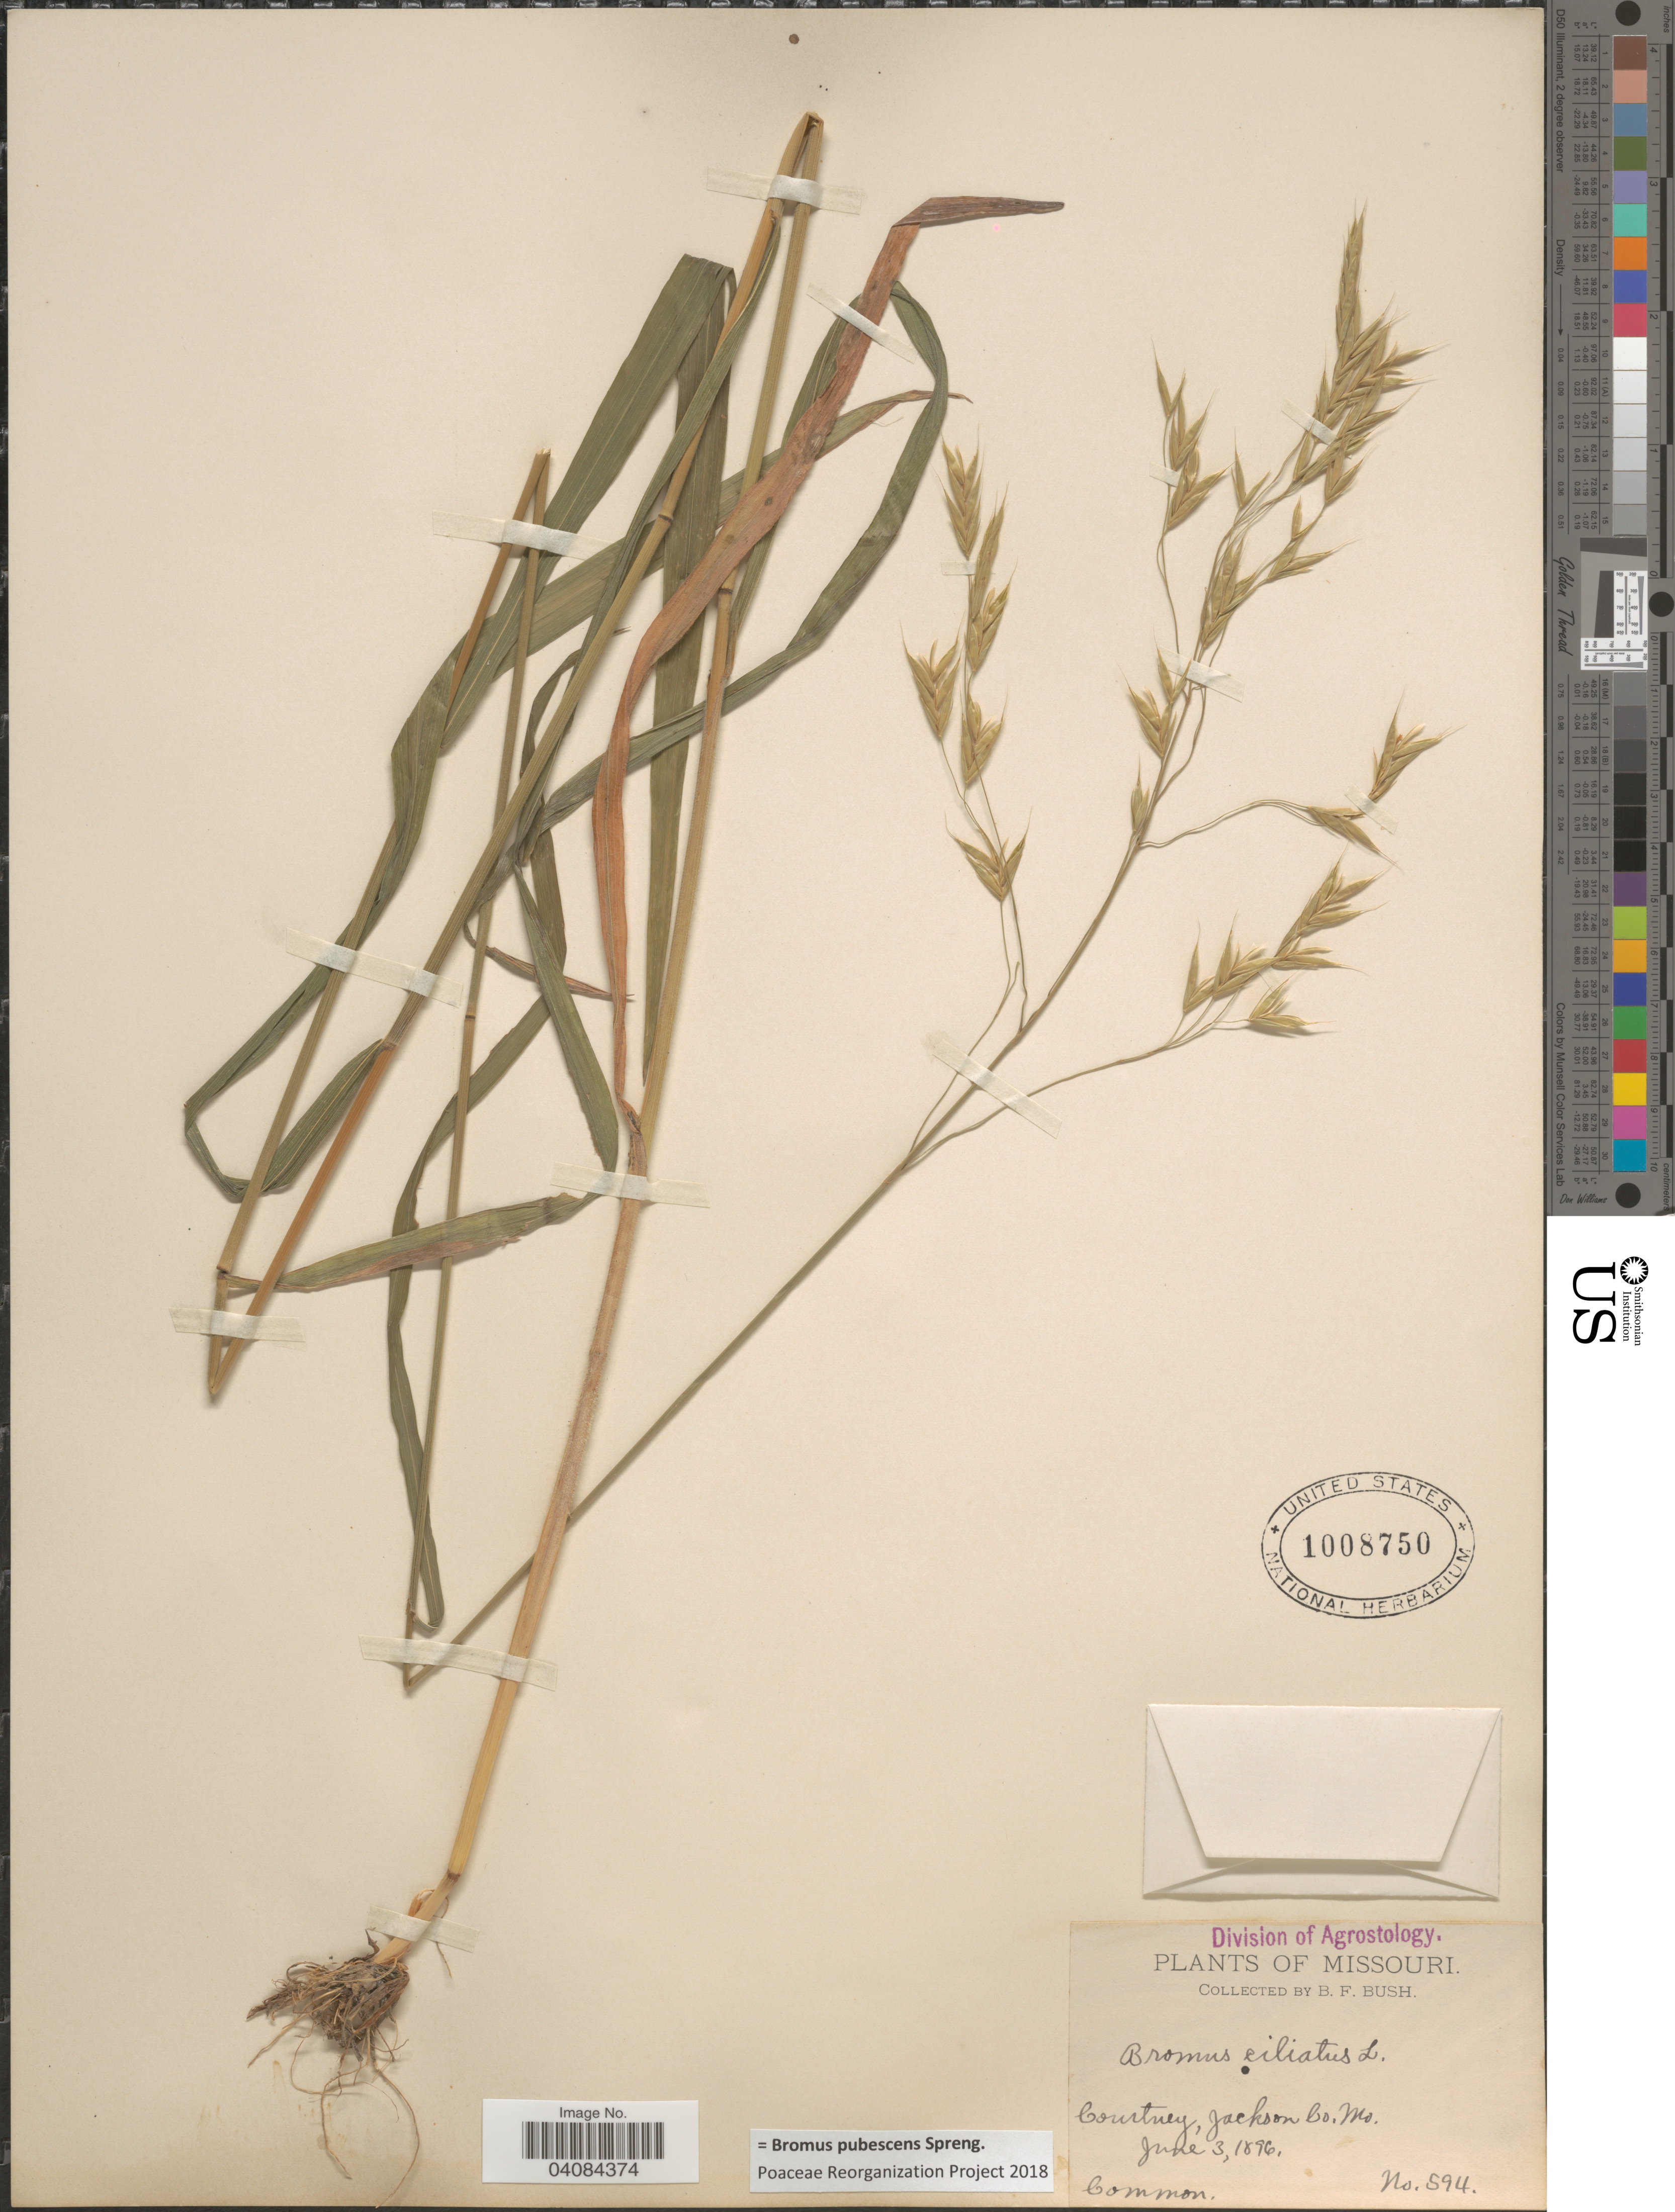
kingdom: Plantae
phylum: Tracheophyta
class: Liliopsida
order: Poales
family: Poaceae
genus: Bromus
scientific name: Bromus pubescens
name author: Muhl. ex Willd.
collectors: B. F. Bush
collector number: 594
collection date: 1896-06-03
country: United States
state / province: Missouri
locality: Courtney, Jackson Co.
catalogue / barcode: US 1008750